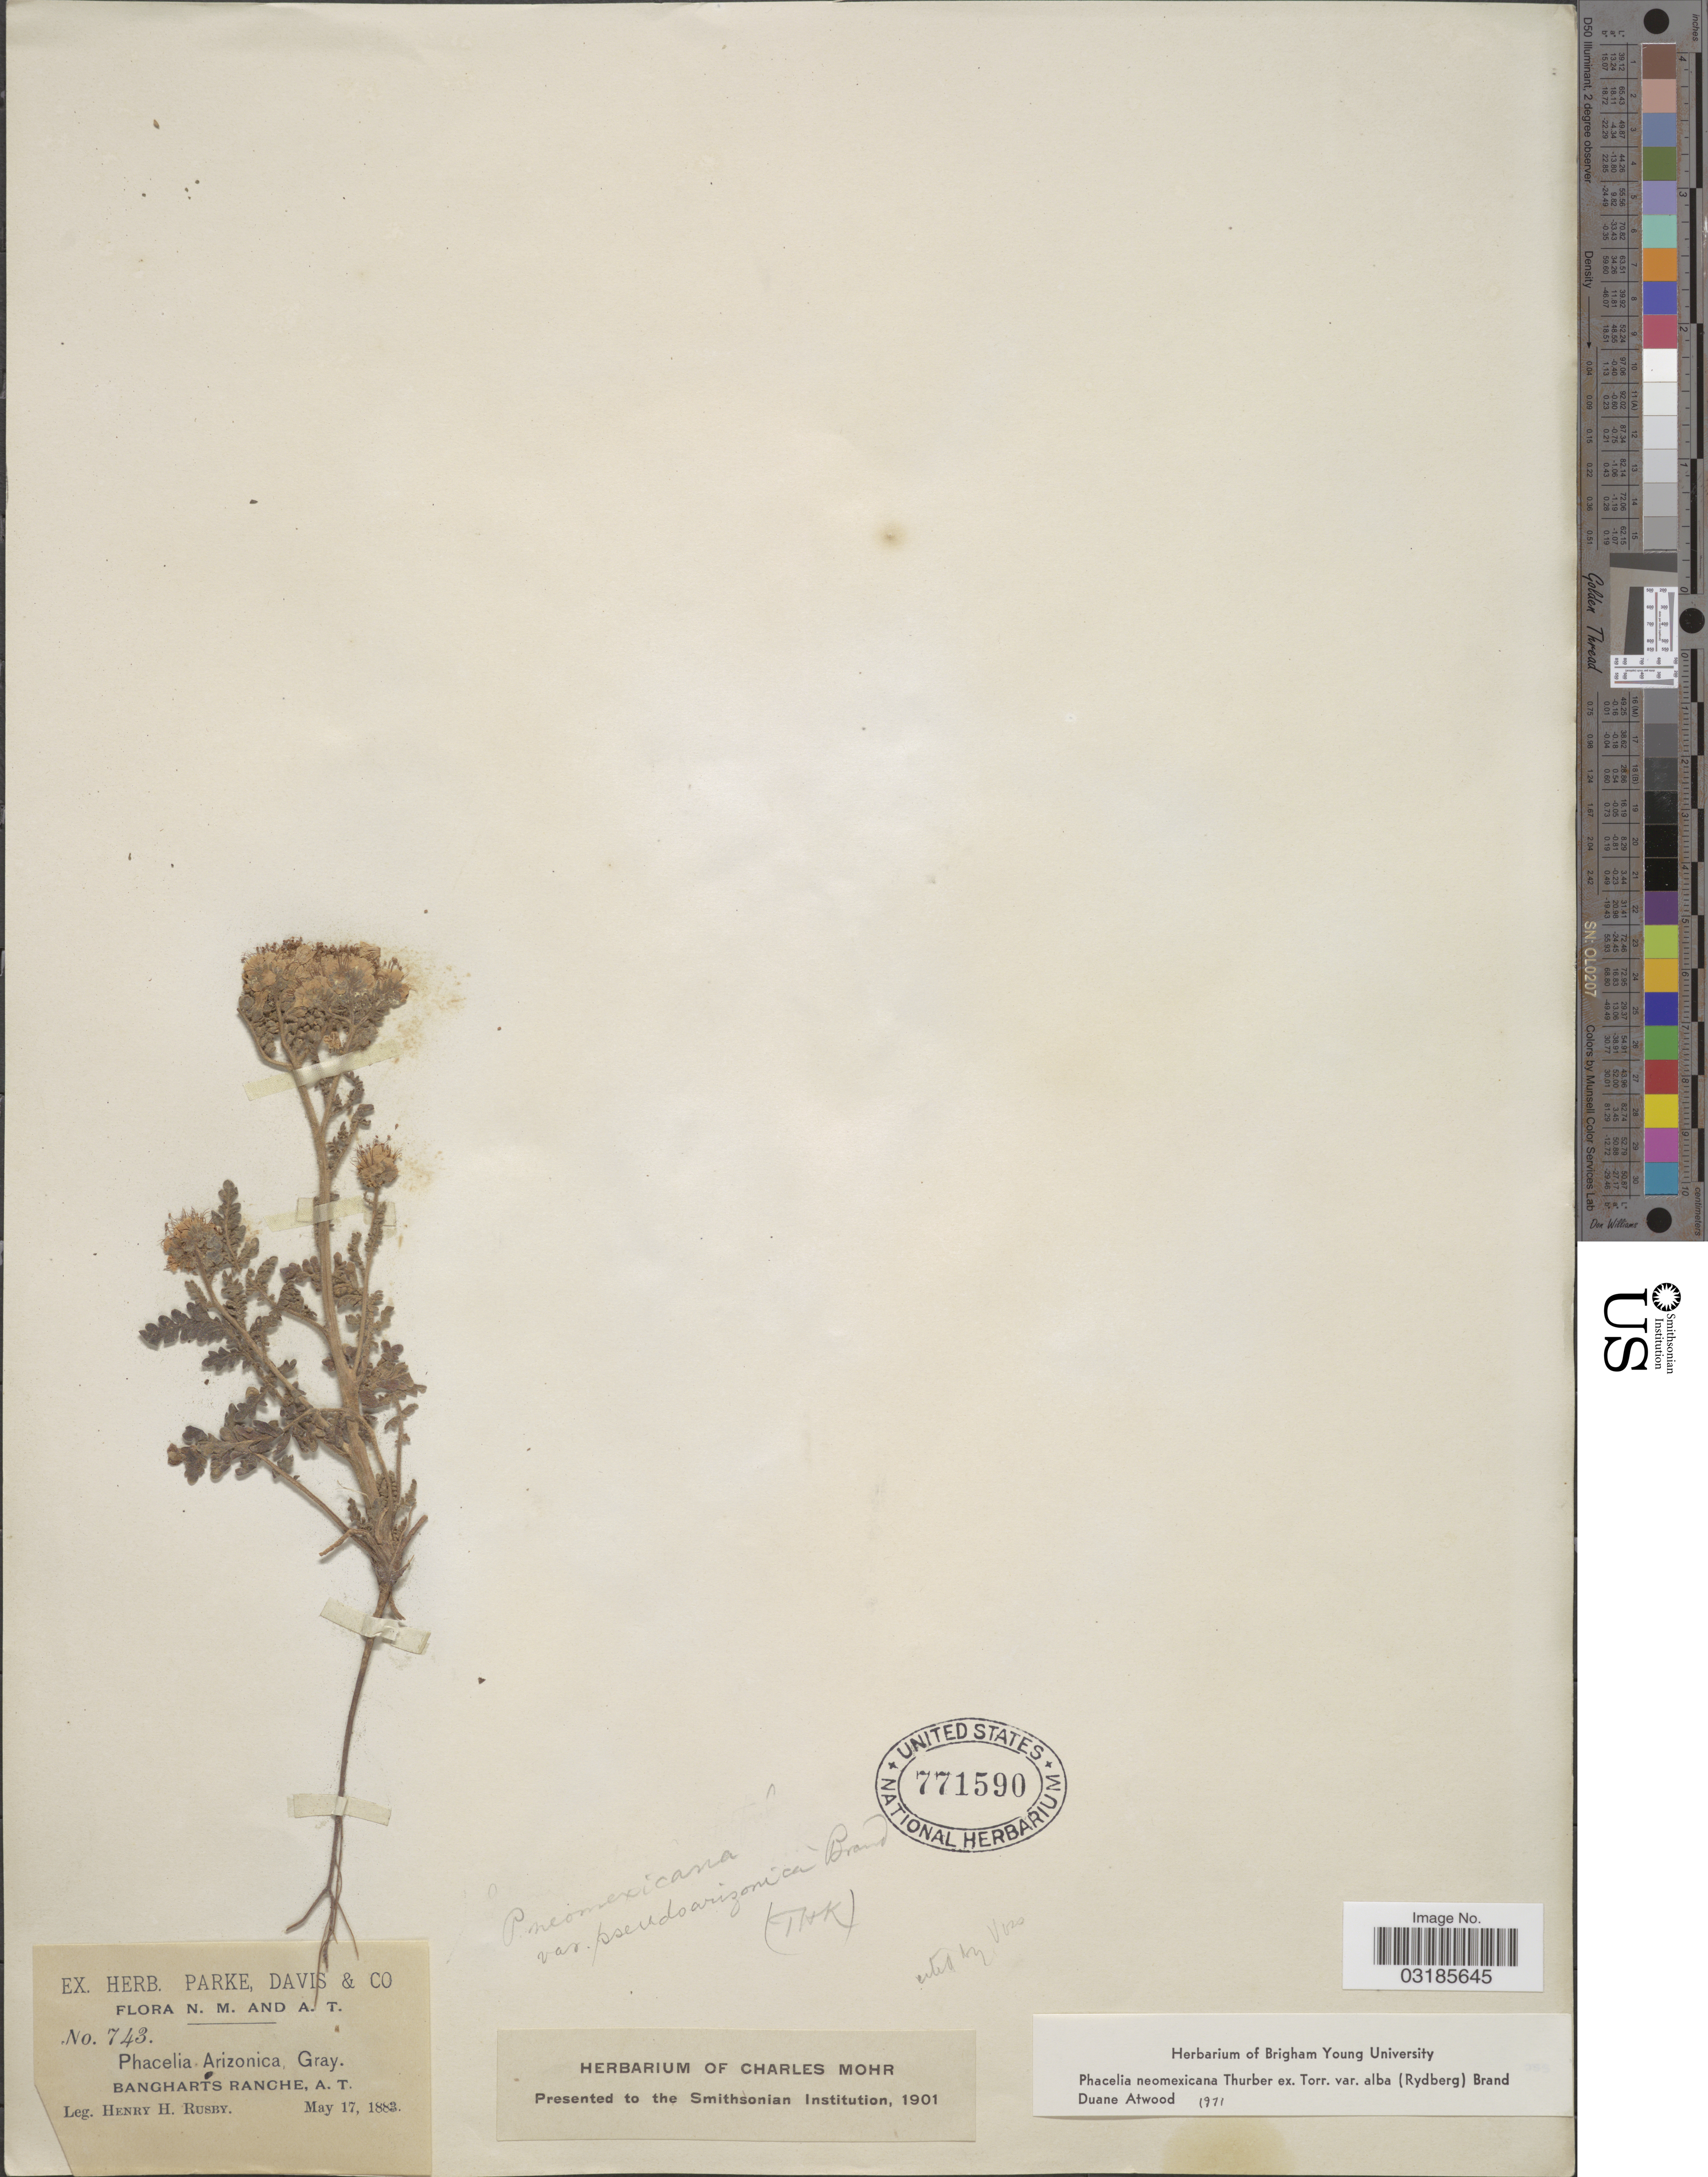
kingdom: Plantae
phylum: Tracheophyta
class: Magnoliopsida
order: Boraginales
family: Hydrophyllaceae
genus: Phacelia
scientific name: Phacelia neomexicana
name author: Thurb. ex Torr.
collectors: H. H. Rusby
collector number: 743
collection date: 1883-05-17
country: United States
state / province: New Mexico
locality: Bangharts Ranche, A.T.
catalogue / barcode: US 771590